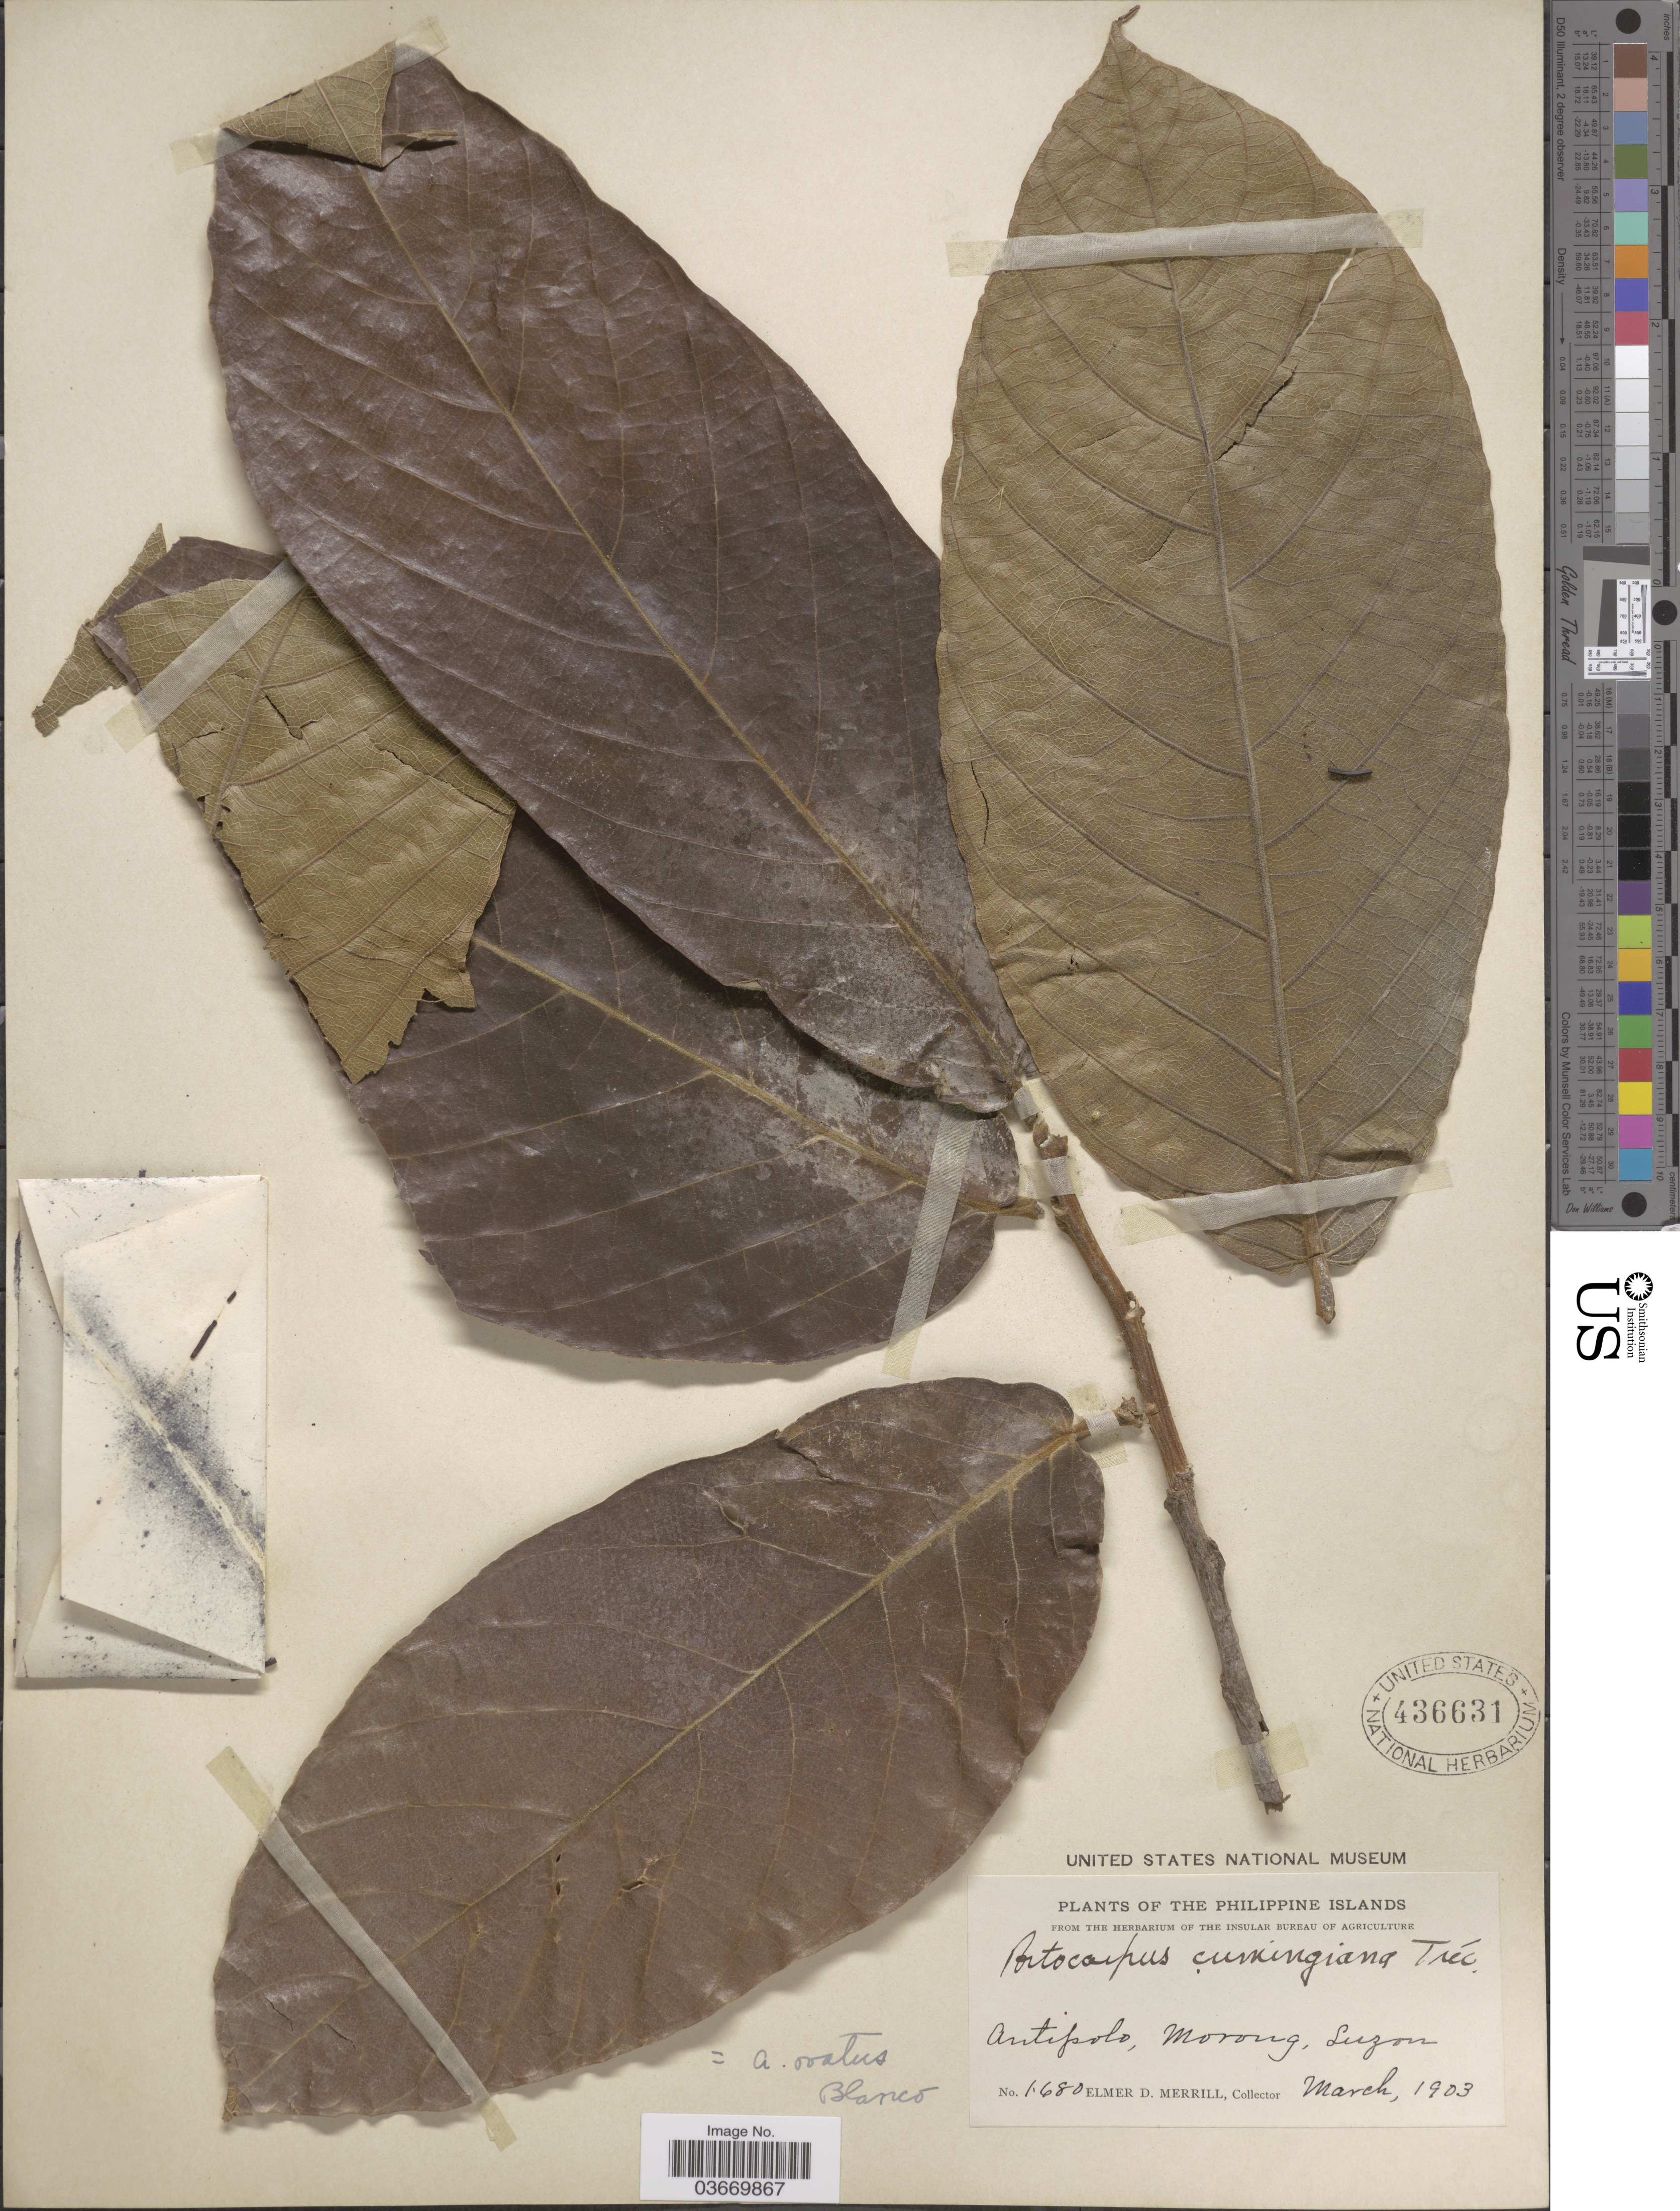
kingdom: Plantae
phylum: Tracheophyta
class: Magnoliopsida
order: Rosales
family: Moraceae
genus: Artocarpus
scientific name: Artocarpus ovatus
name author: Blanco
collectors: E. D. Merrill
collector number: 1680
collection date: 1903-03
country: Philippines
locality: The Philippine Islands. Antipolo, Morong, Luzon.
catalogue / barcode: US 436631